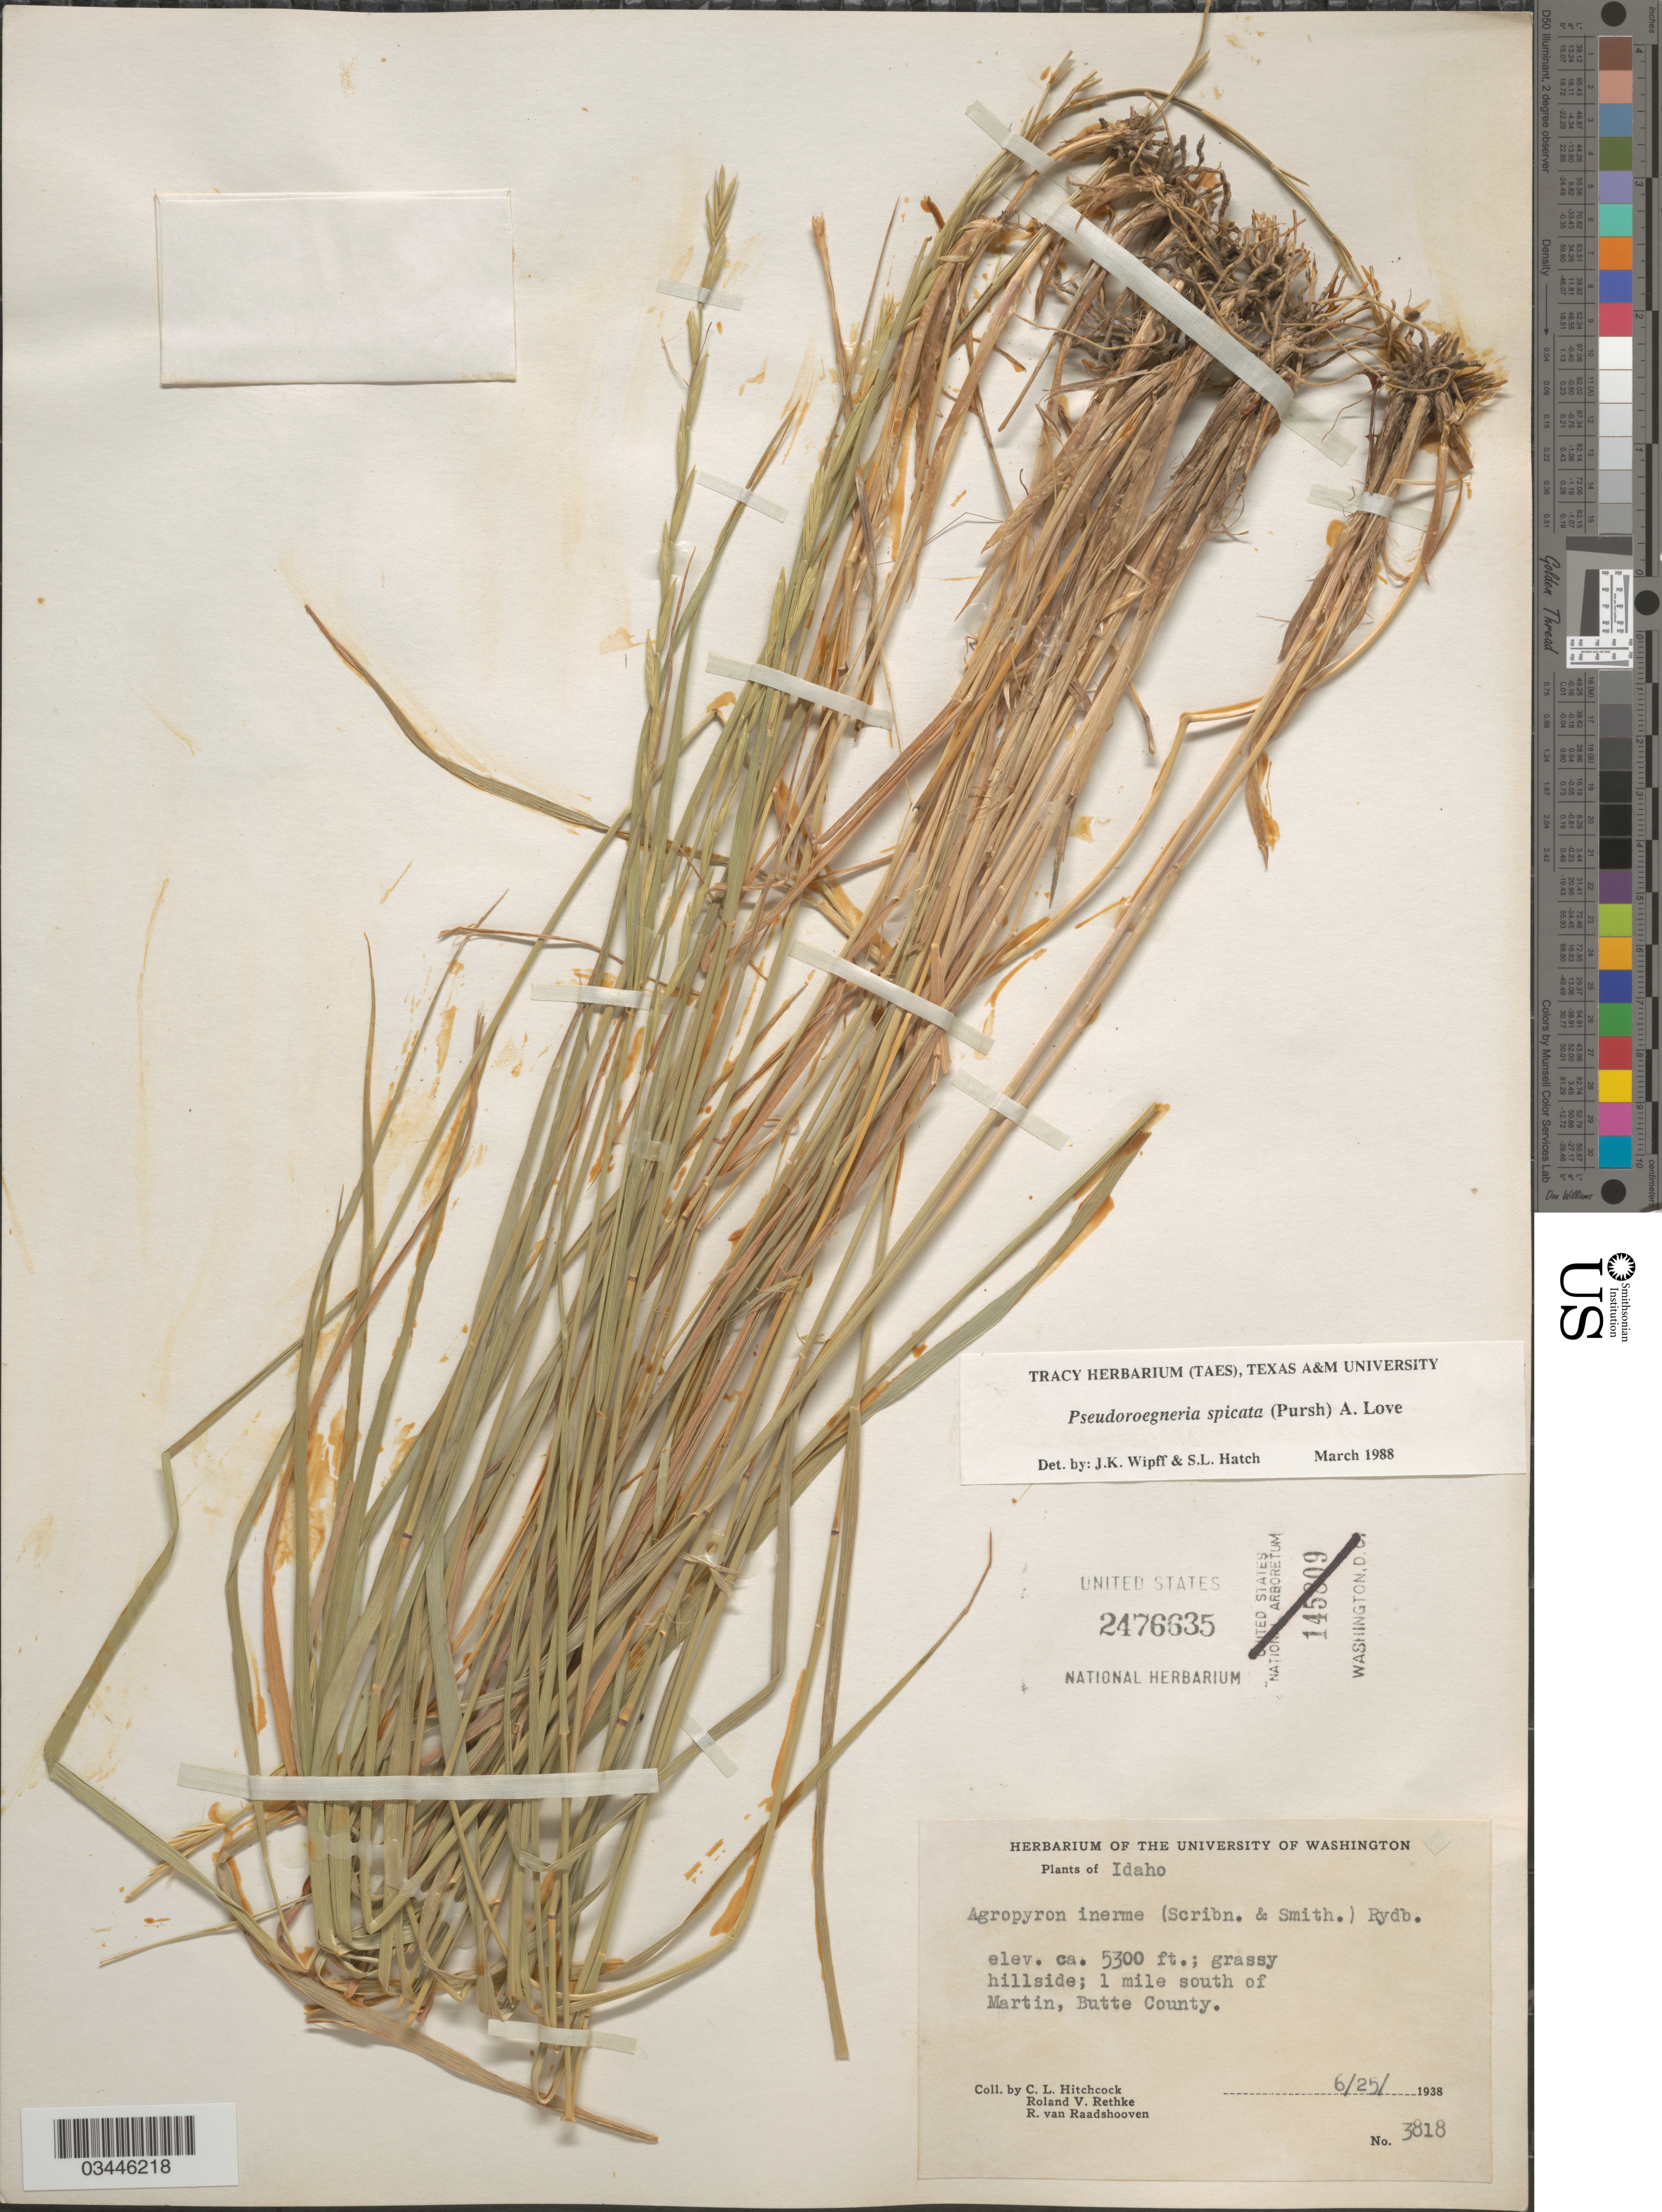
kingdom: Plantae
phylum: Tracheophyta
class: Liliopsida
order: Poales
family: Poaceae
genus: Pseudoroegneria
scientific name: Pseudoroegneria spicata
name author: (Pursh) Á. Löve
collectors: C. L. Hitchcock, R. Rethke & R. Raadshooven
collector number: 3818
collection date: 1938-06-25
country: United States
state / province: Idaho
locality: Grassy hillside; 1 mile south of Martin, Butte County.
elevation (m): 1615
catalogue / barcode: US 2476635